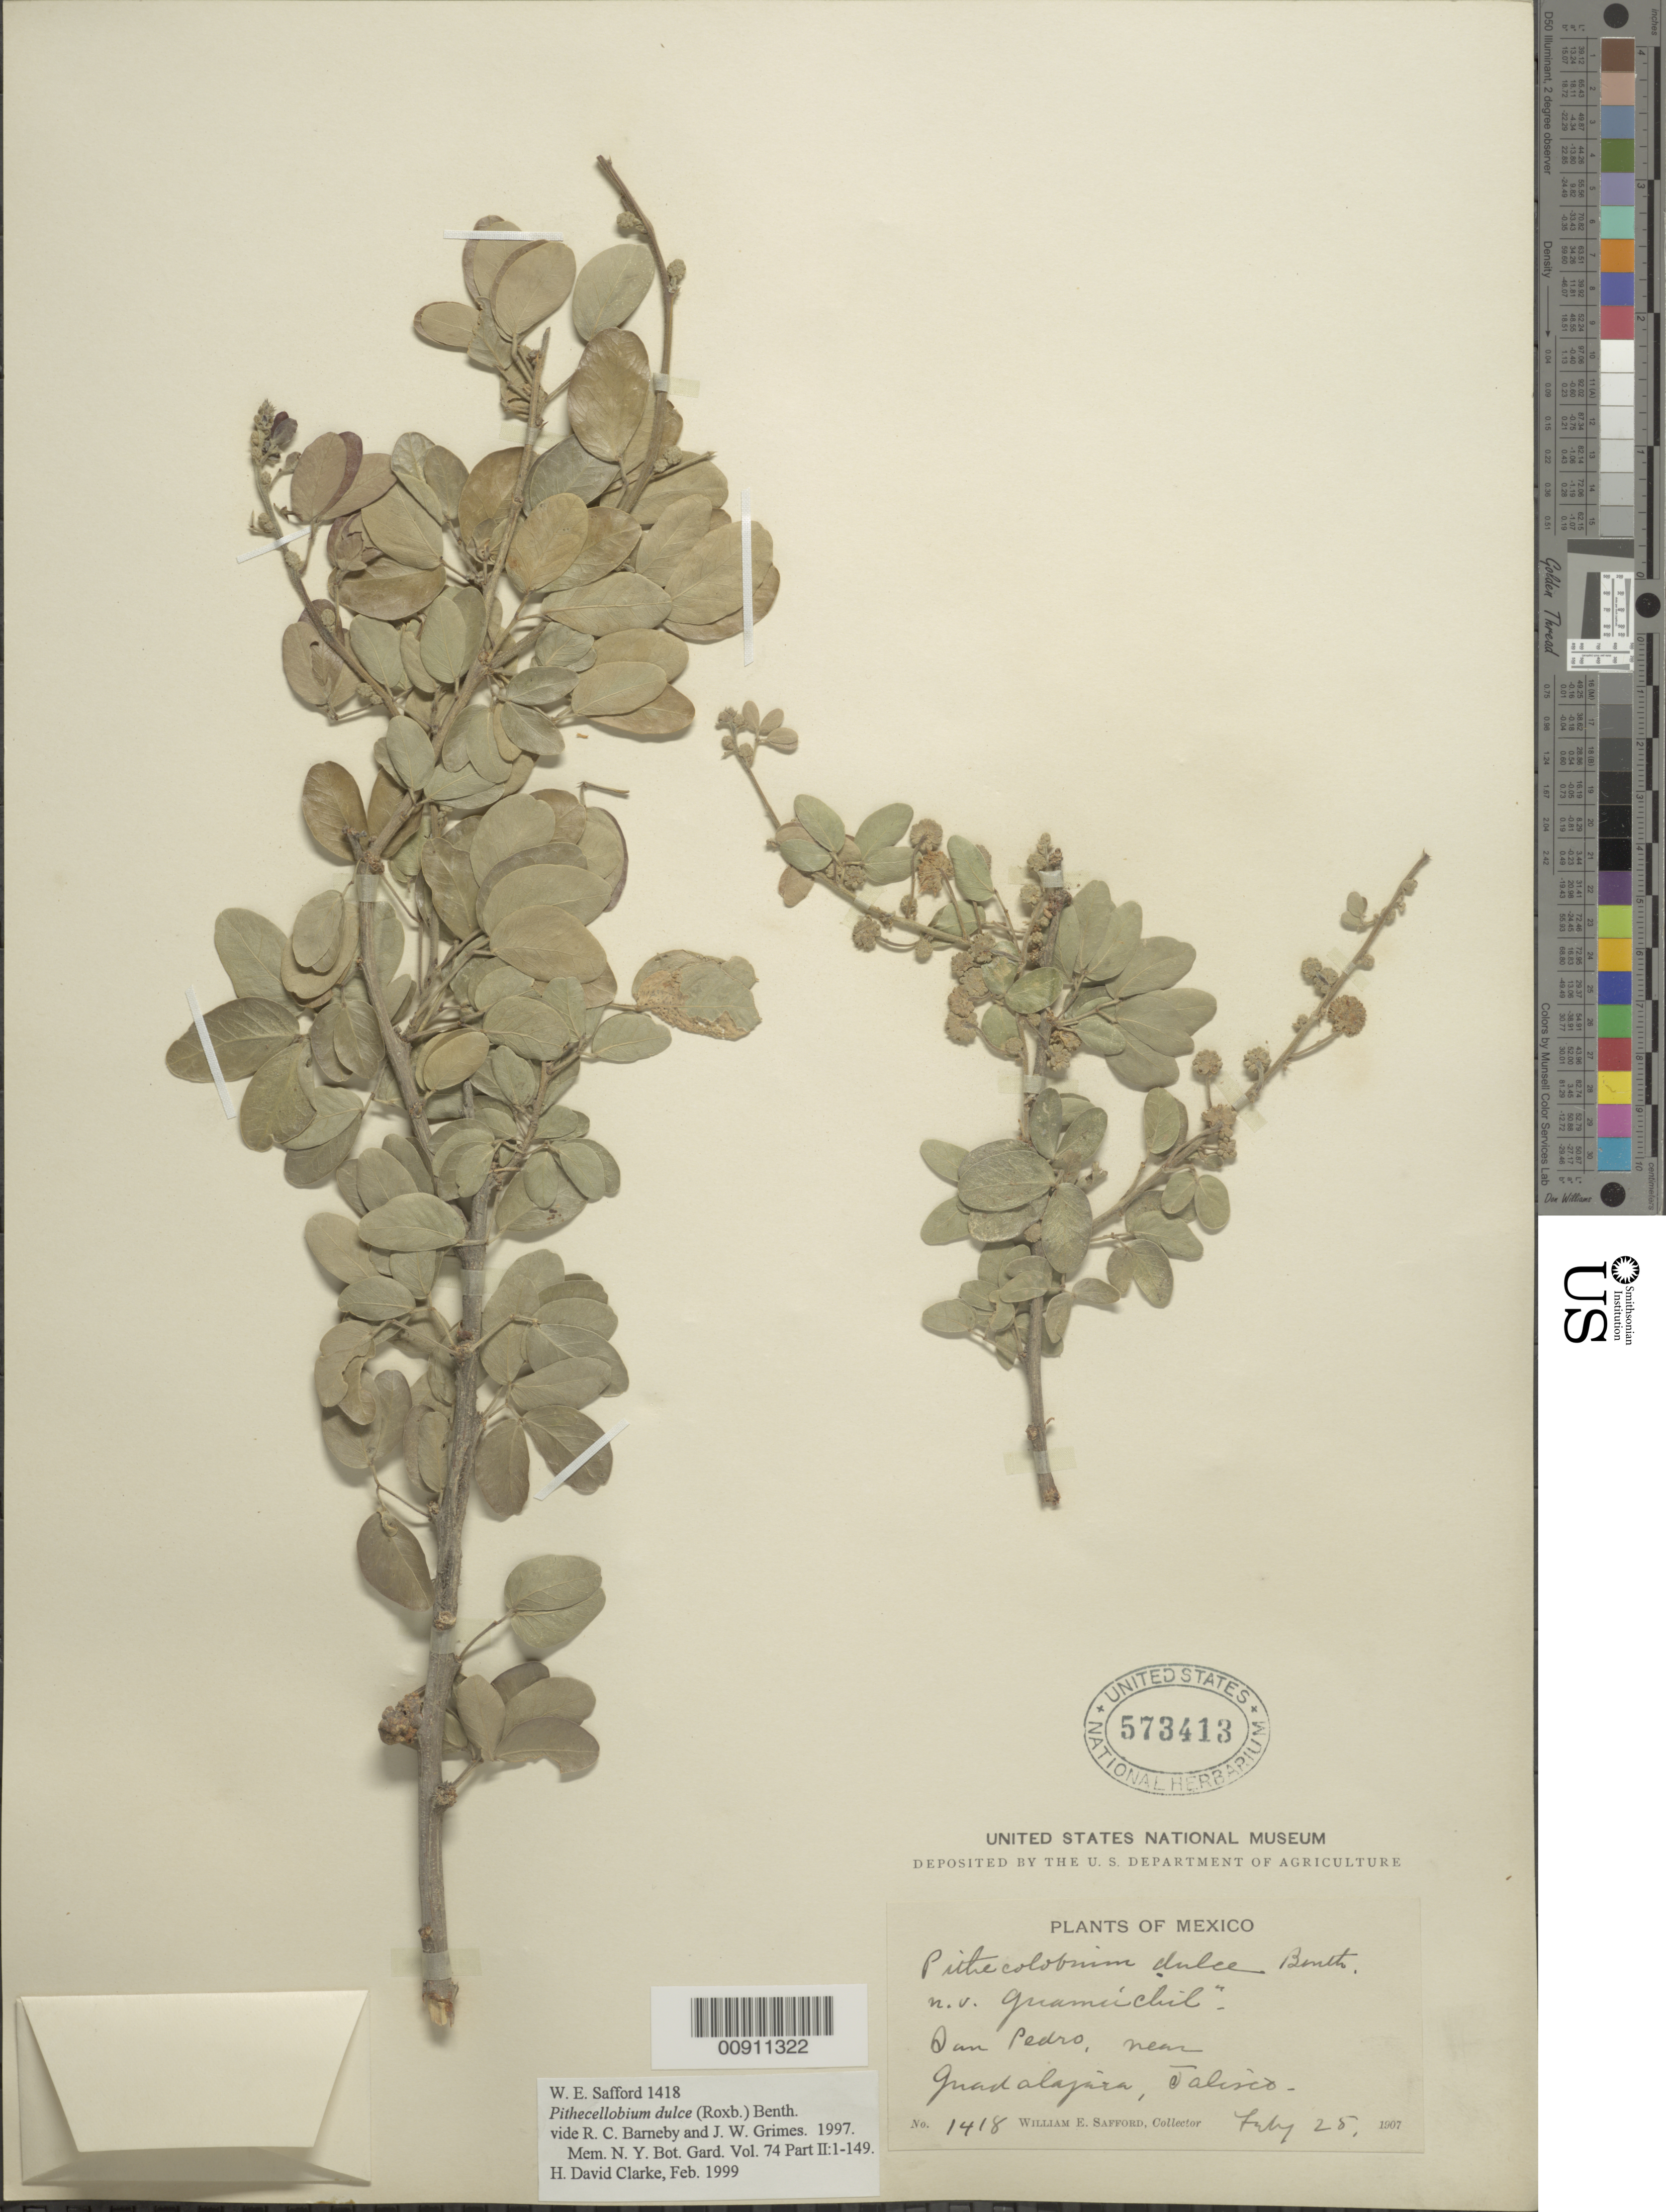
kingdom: Plantae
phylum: Tracheophyta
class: Magnoliopsida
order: Fabales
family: Fabaceae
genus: Pithecellobium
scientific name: Pithecellobium dulce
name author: (Roxb.) Benth.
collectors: W. E. Safford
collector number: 1418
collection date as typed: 25 Feb 1907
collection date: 1907-02-25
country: Mexico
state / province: Jalisco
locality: San Pedro, near Guadalajara, Jalisco.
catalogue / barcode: US 573413